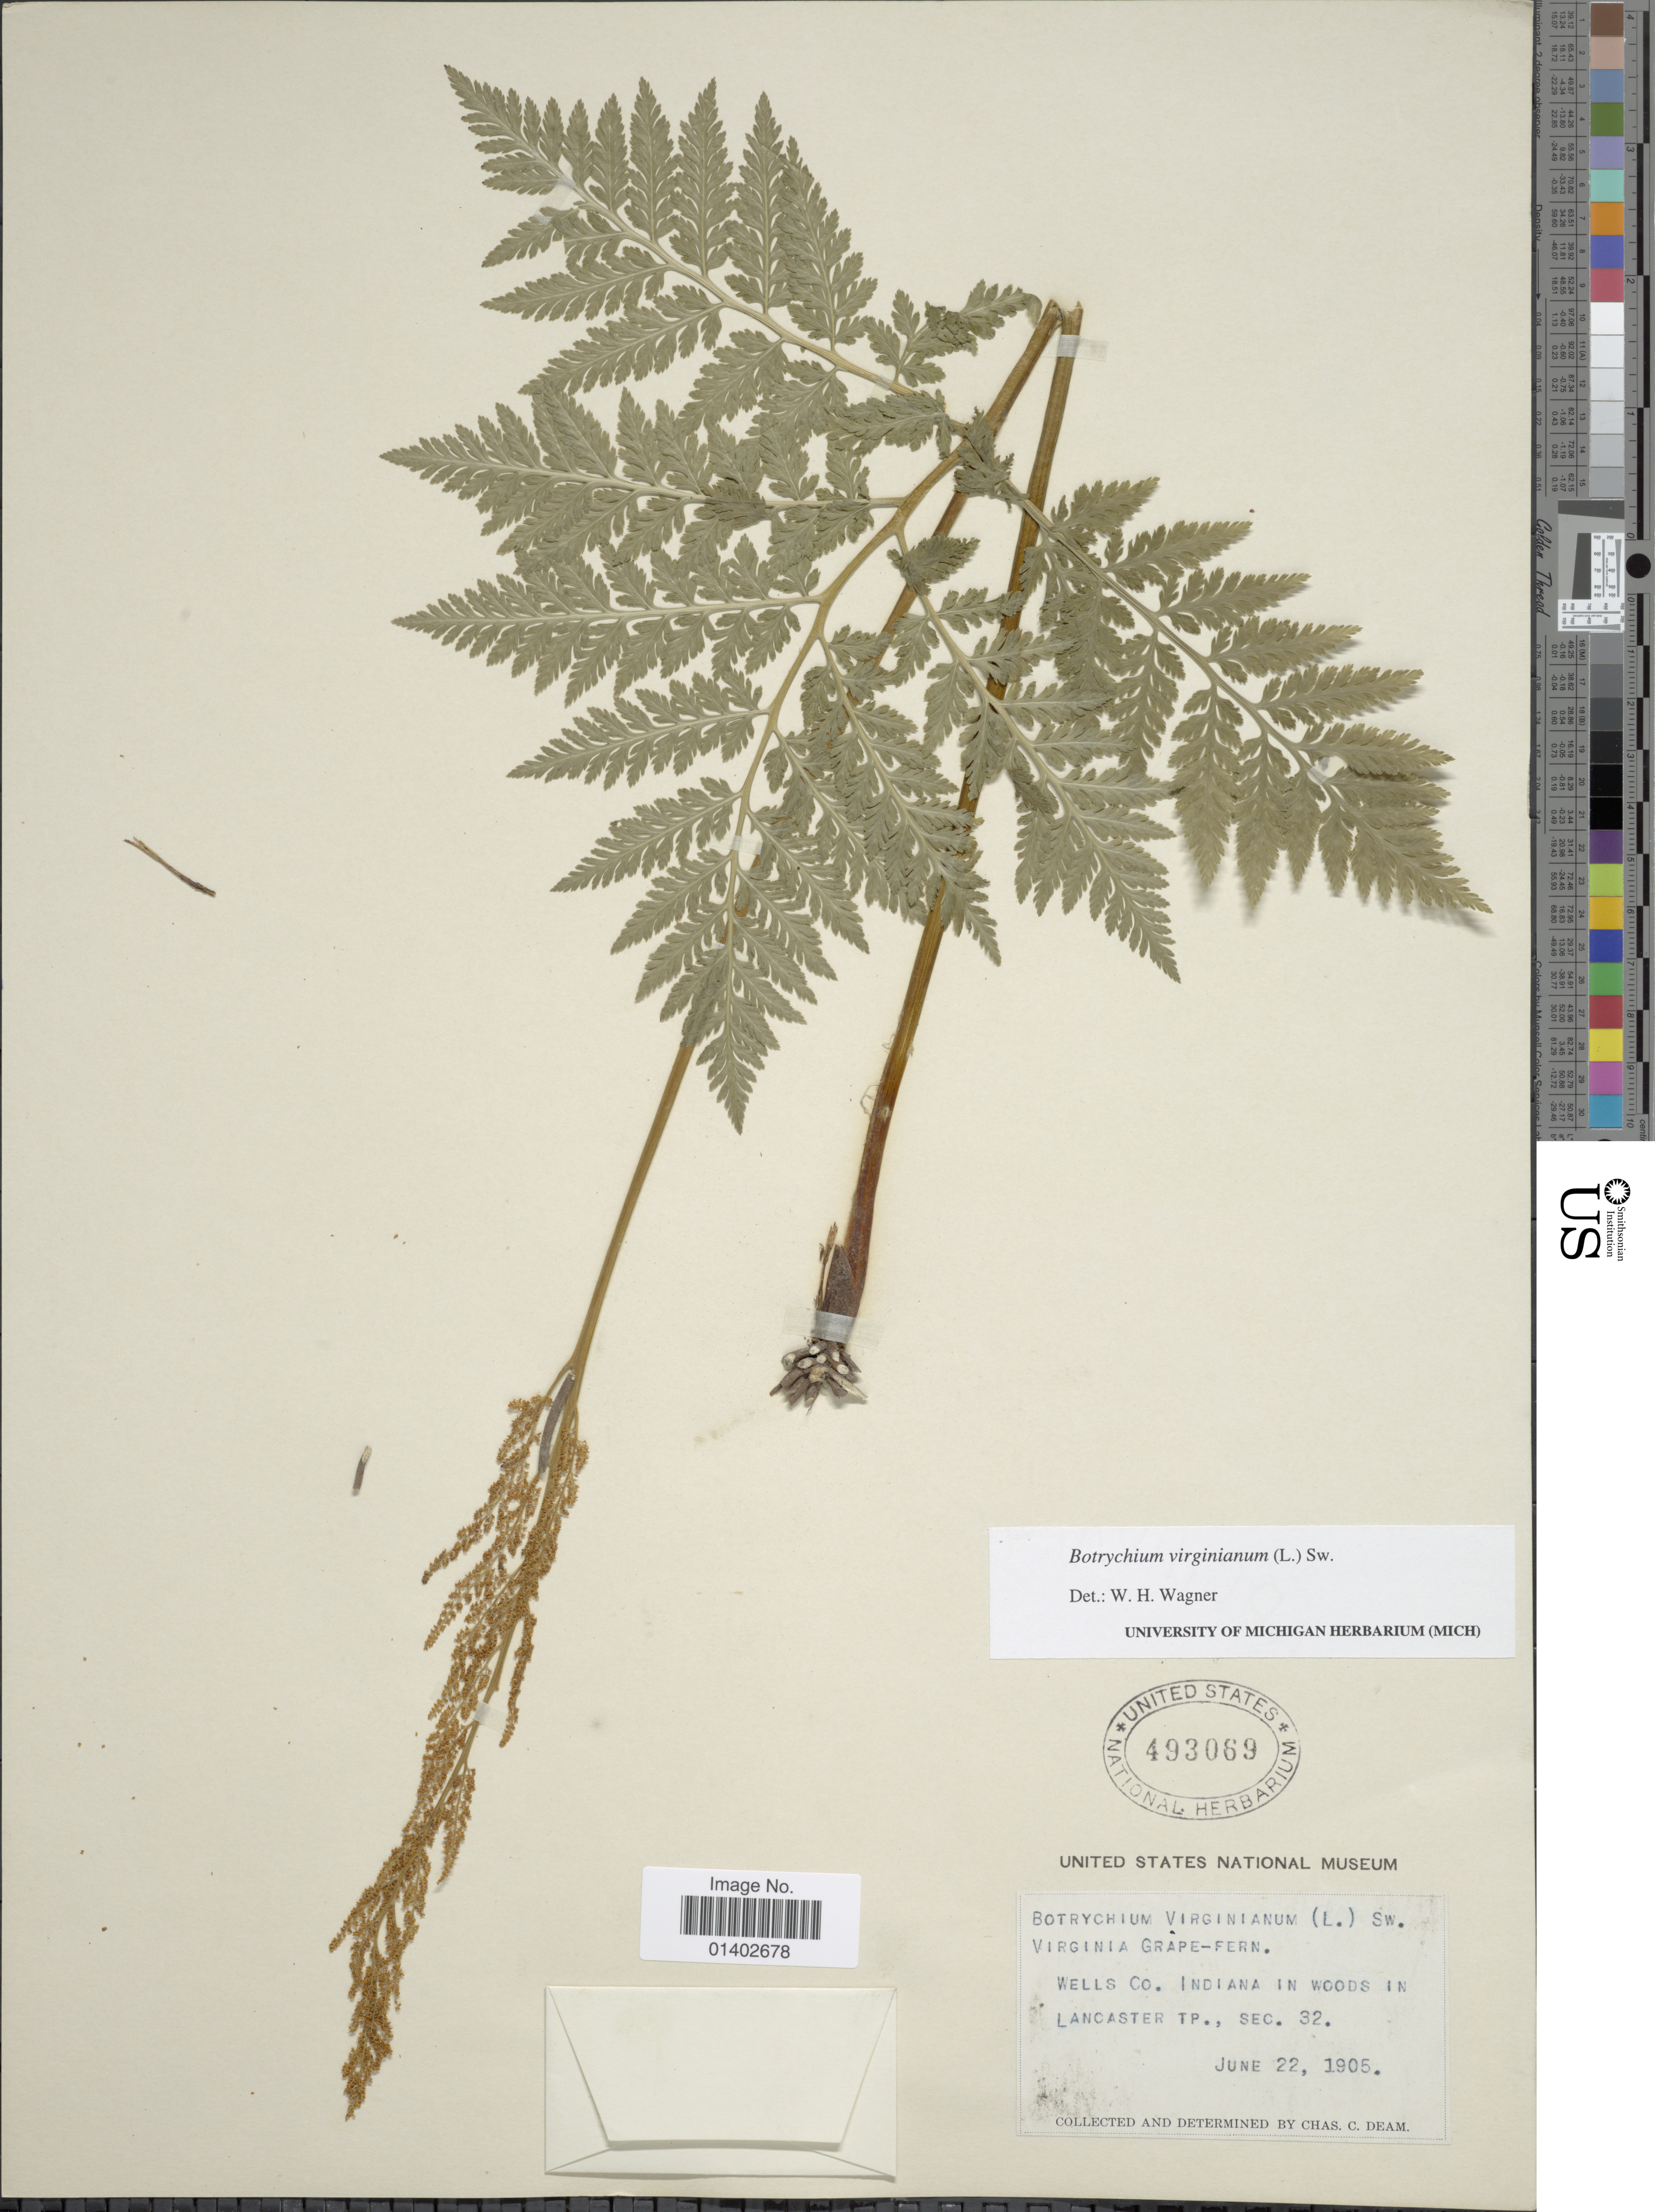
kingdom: Plantae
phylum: Tracheophyta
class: Polypodiopsida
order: Ophioglossales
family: Ophioglossaceae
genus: Botrychium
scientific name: Botrychium virginianum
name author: (L.) Sw.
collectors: C. C. Deam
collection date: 1905-06-20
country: United States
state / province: Indiana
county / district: Wells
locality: Wells Co. Indiana in Woods in Lancaster Tp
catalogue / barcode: US 493069